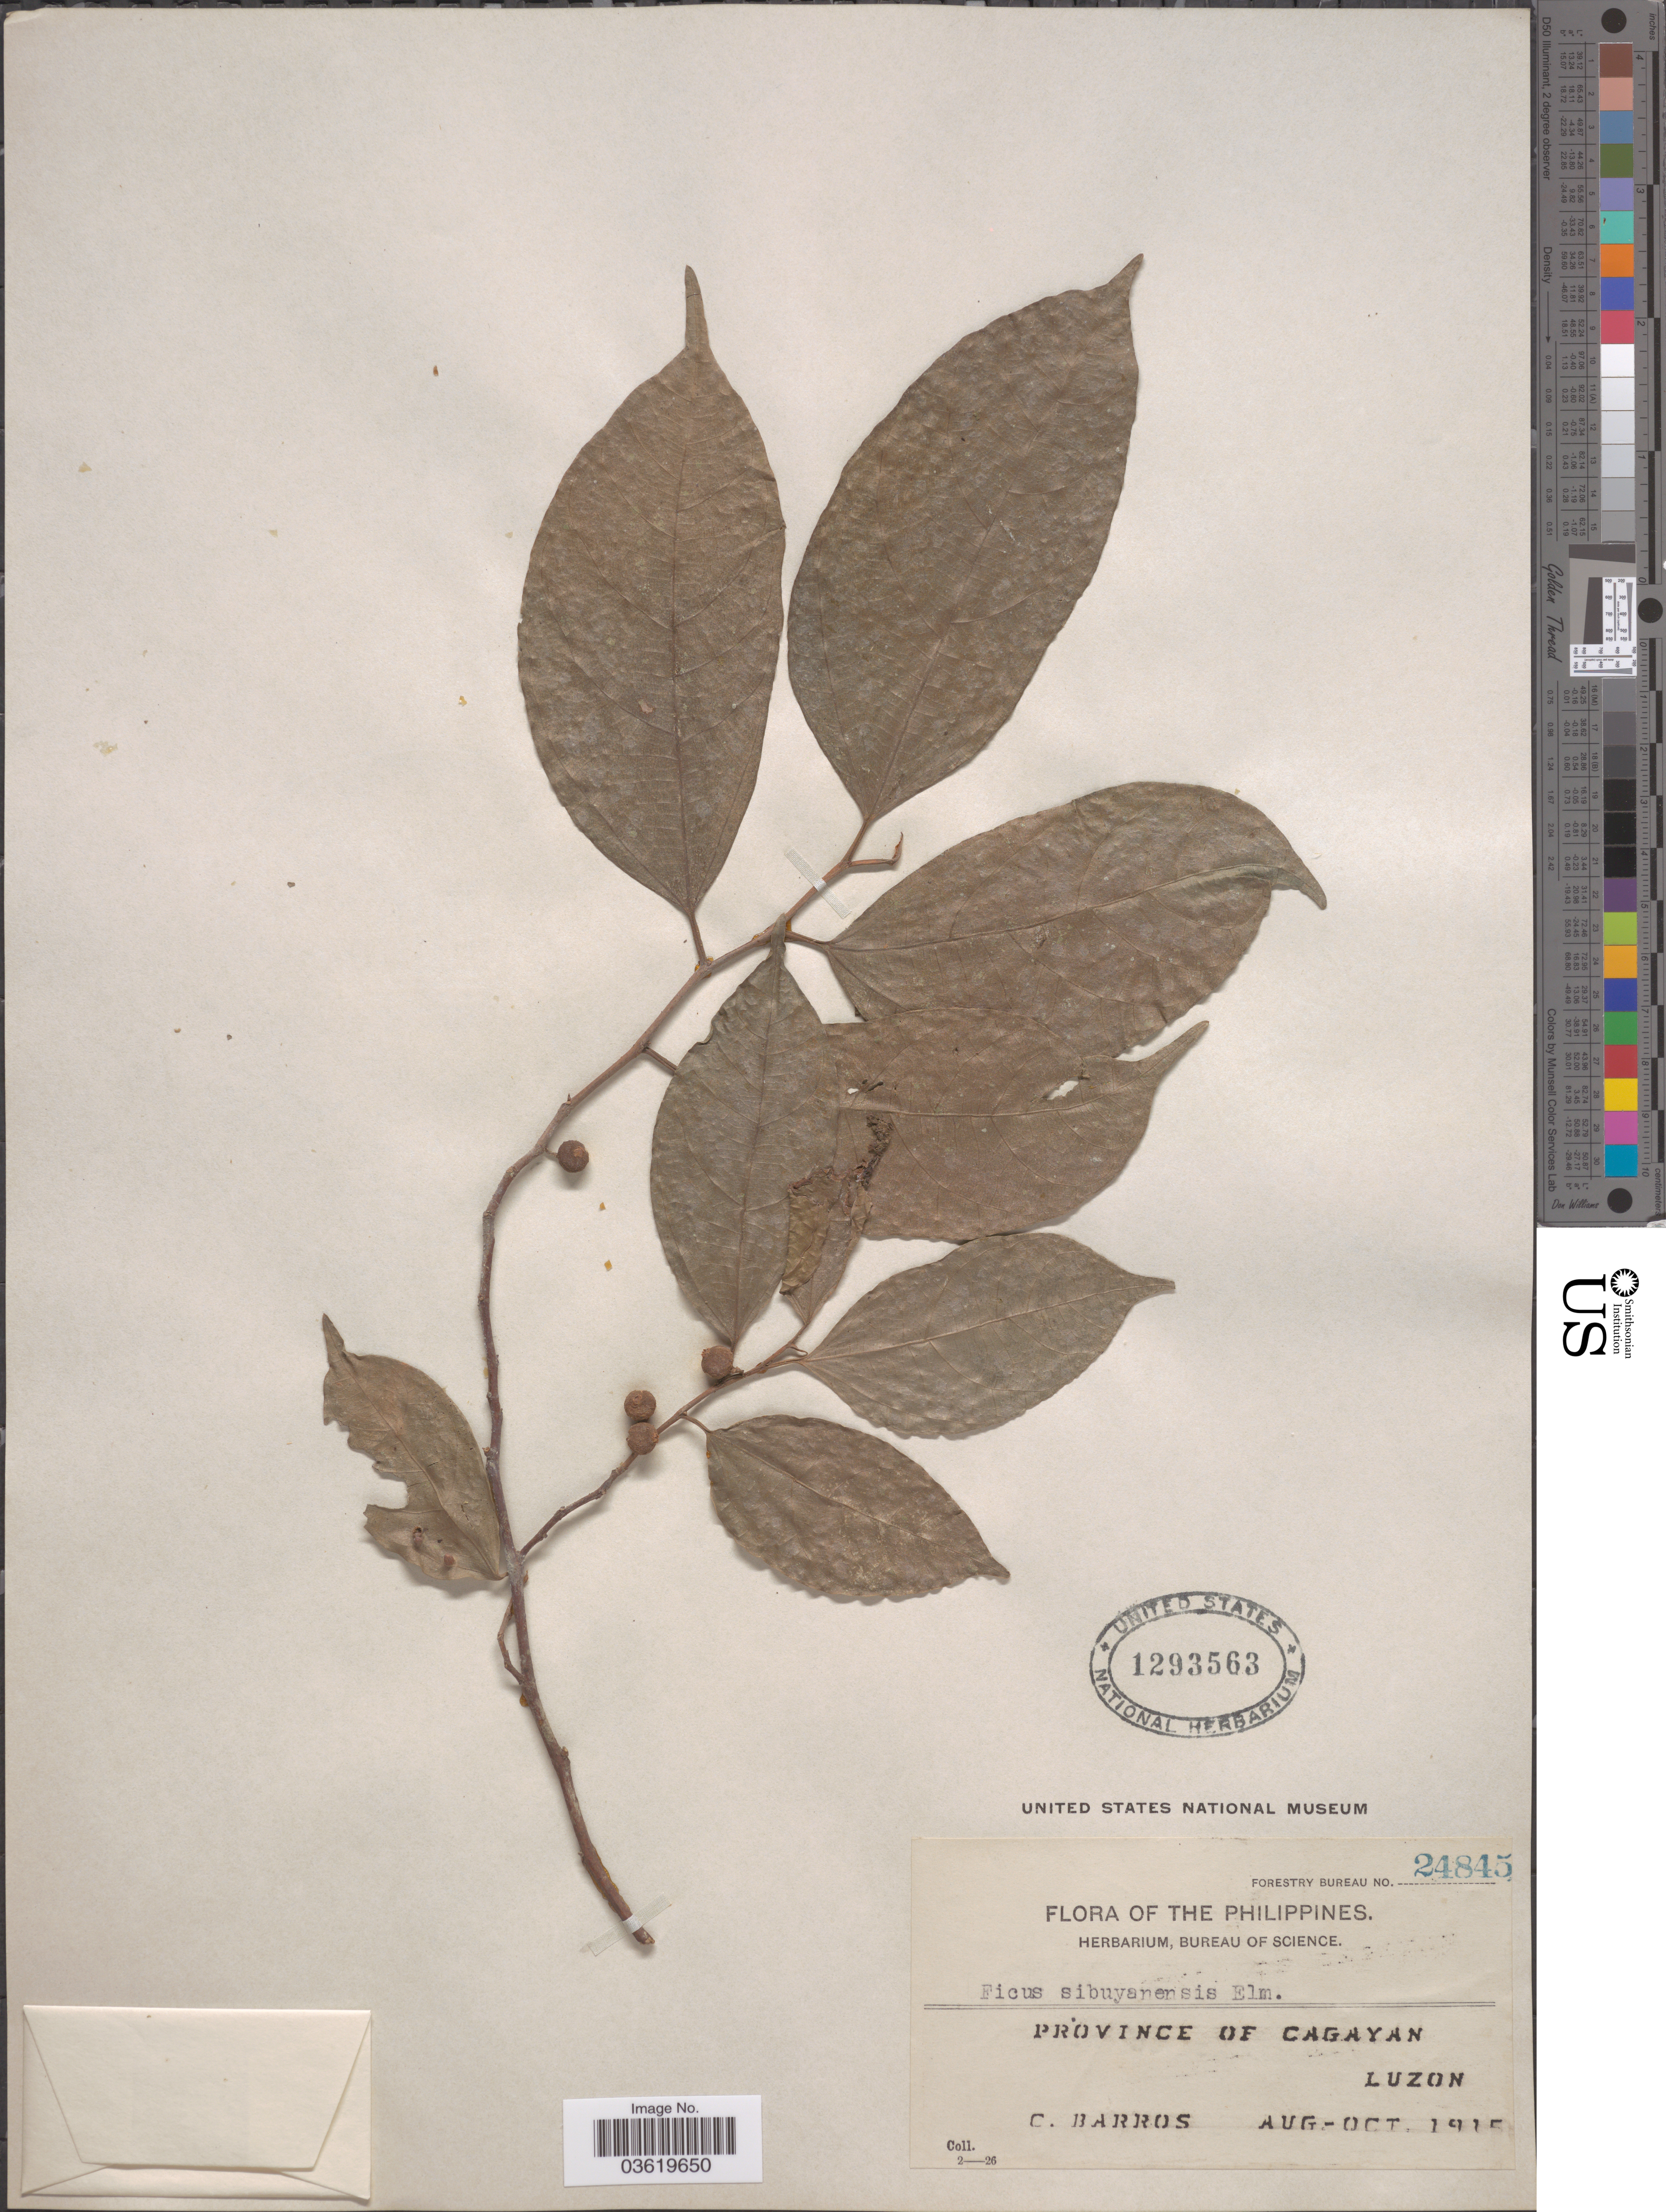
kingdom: Plantae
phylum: Tracheophyta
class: Magnoliopsida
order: Rosales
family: Moraceae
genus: Ficus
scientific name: Ficus sibuyanensis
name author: Elmer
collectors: C. Barros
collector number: Forestry Bureau 24845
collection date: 1915-08/1915-10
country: Philippines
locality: Province of Cagayan. Luzon.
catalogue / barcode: US 1293563